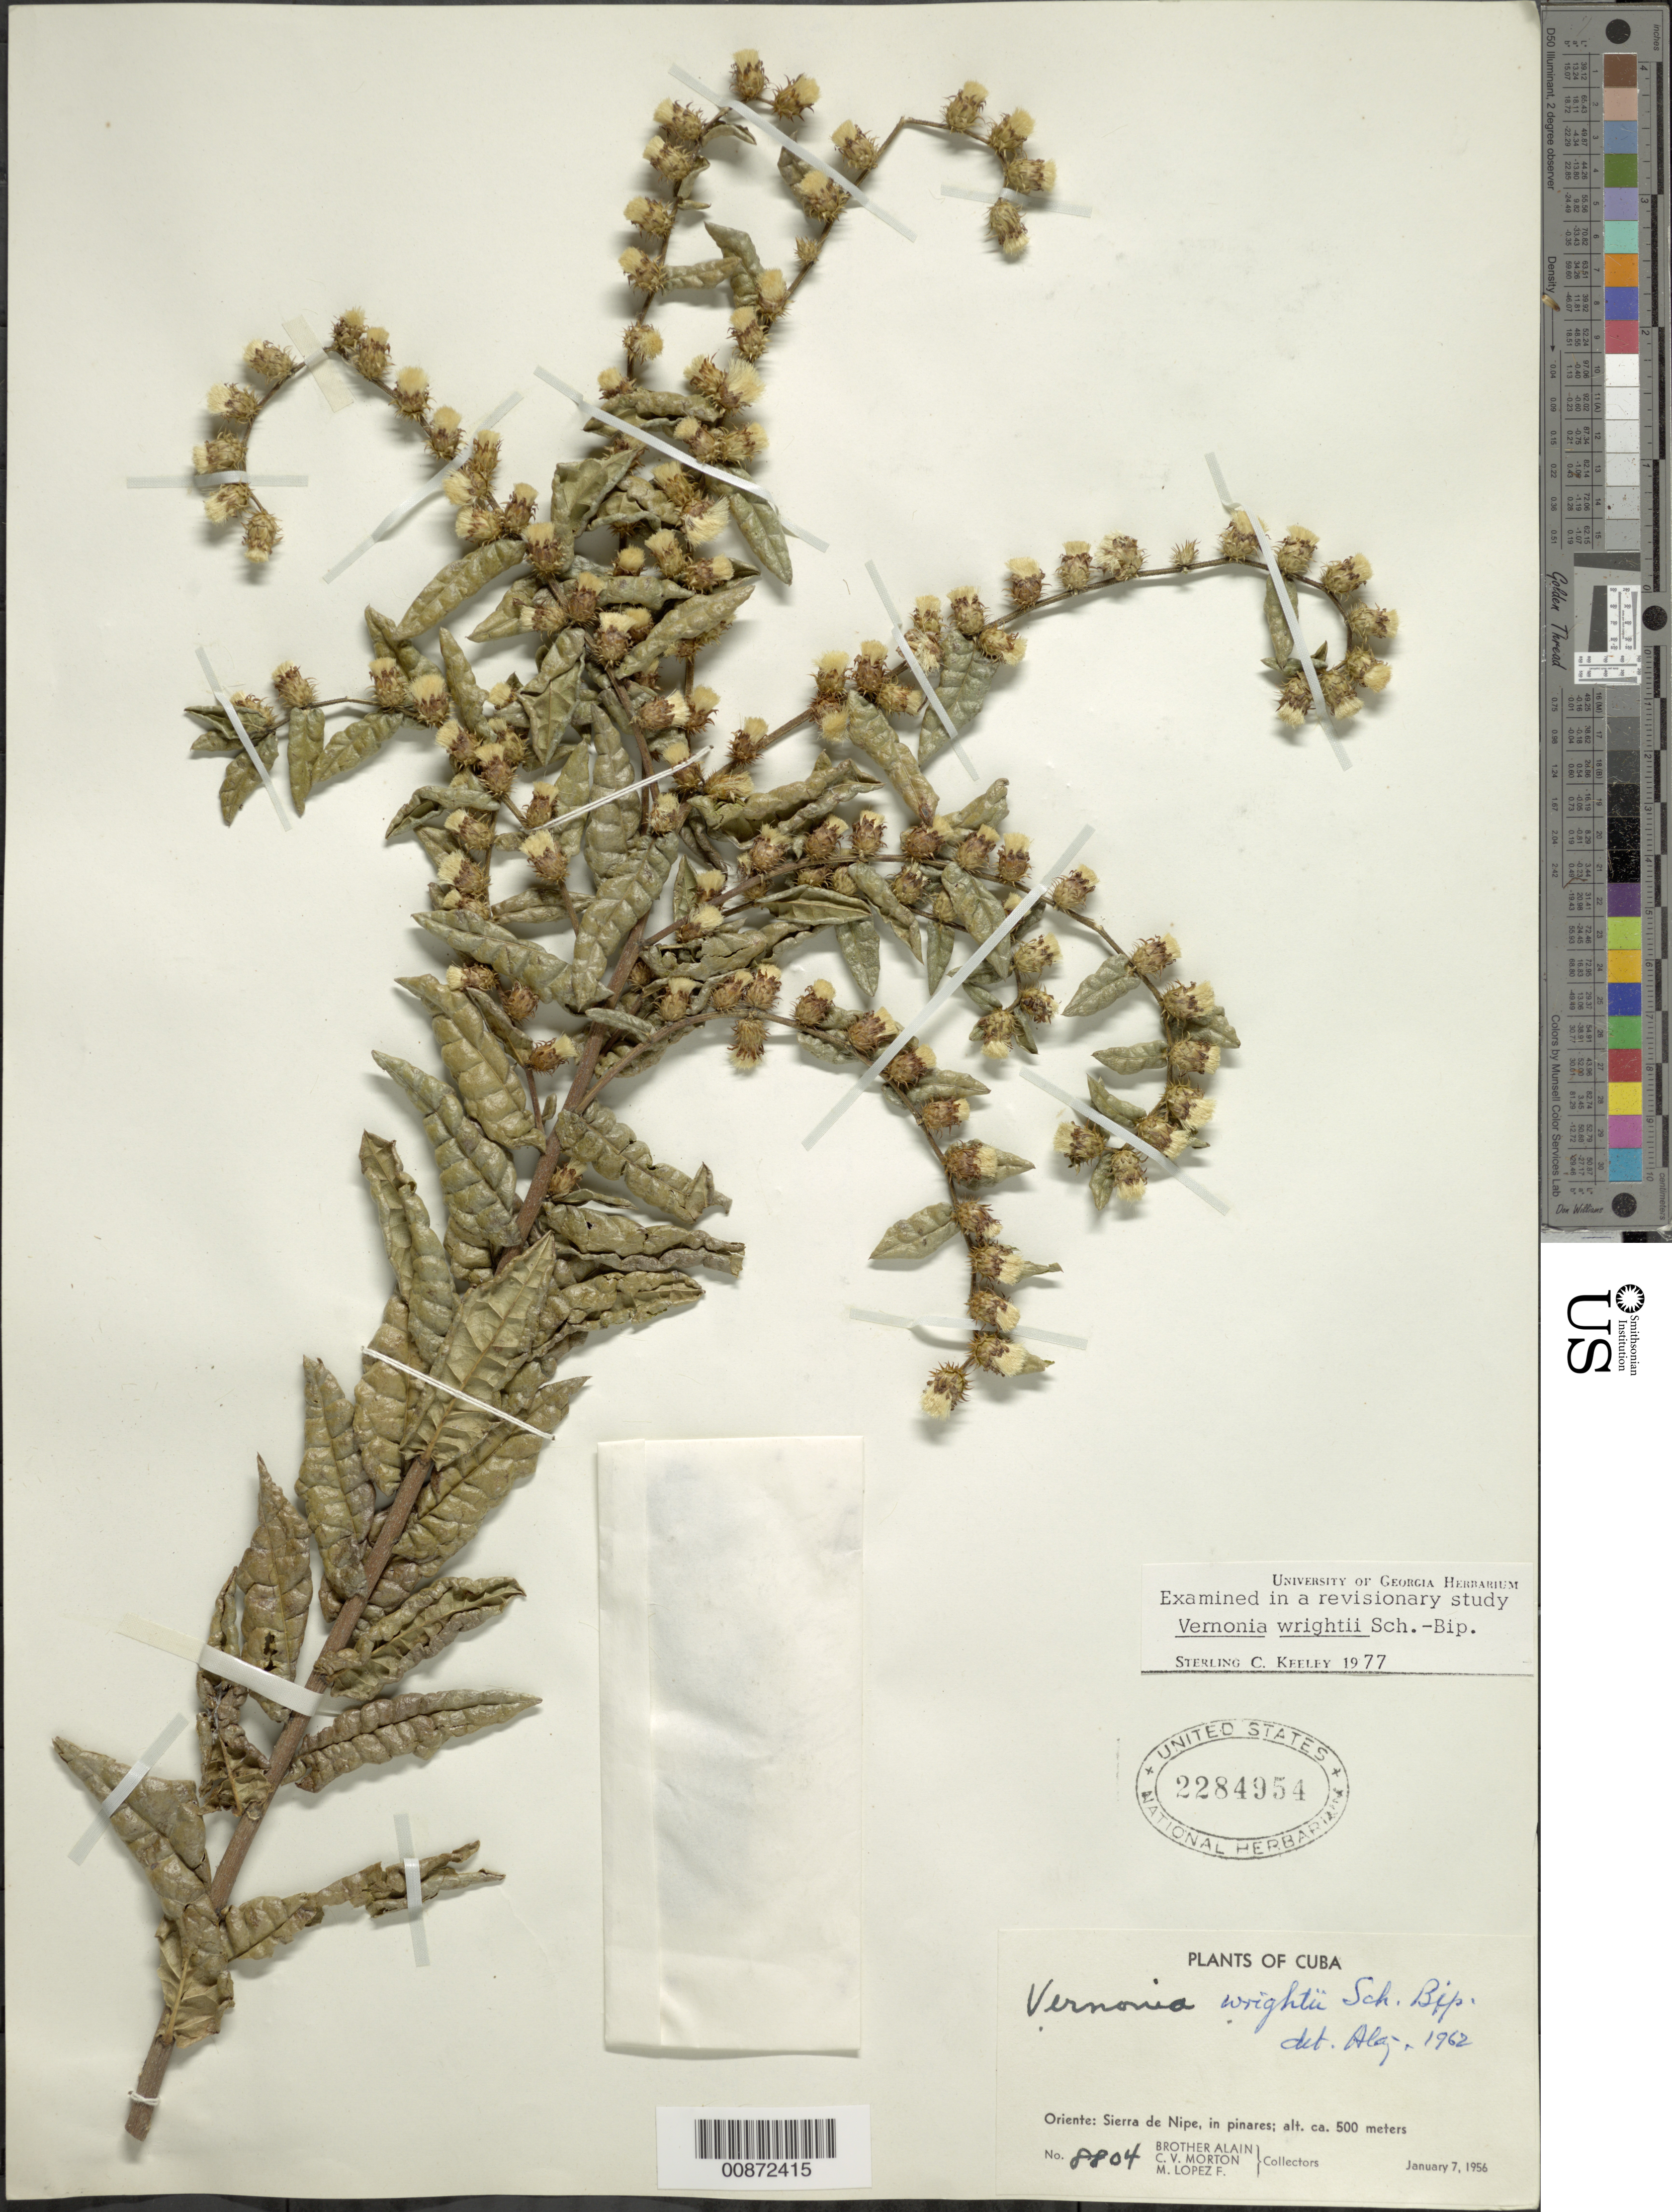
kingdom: Plantae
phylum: Tracheophyta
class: Magnoliopsida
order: Asterales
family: Asteraceae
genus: Lepidaploa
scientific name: Lepidaploa wrightii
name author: (Sch. Bip.) H. Rob.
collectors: A. H. Liogier, C. V. Morton & M. Lopéz-F.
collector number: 9904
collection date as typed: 07 Jan 1956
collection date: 1956-01-07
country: Cuba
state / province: Oriente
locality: Sierra de Nipe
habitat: In pinares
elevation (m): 500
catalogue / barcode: US 2284954